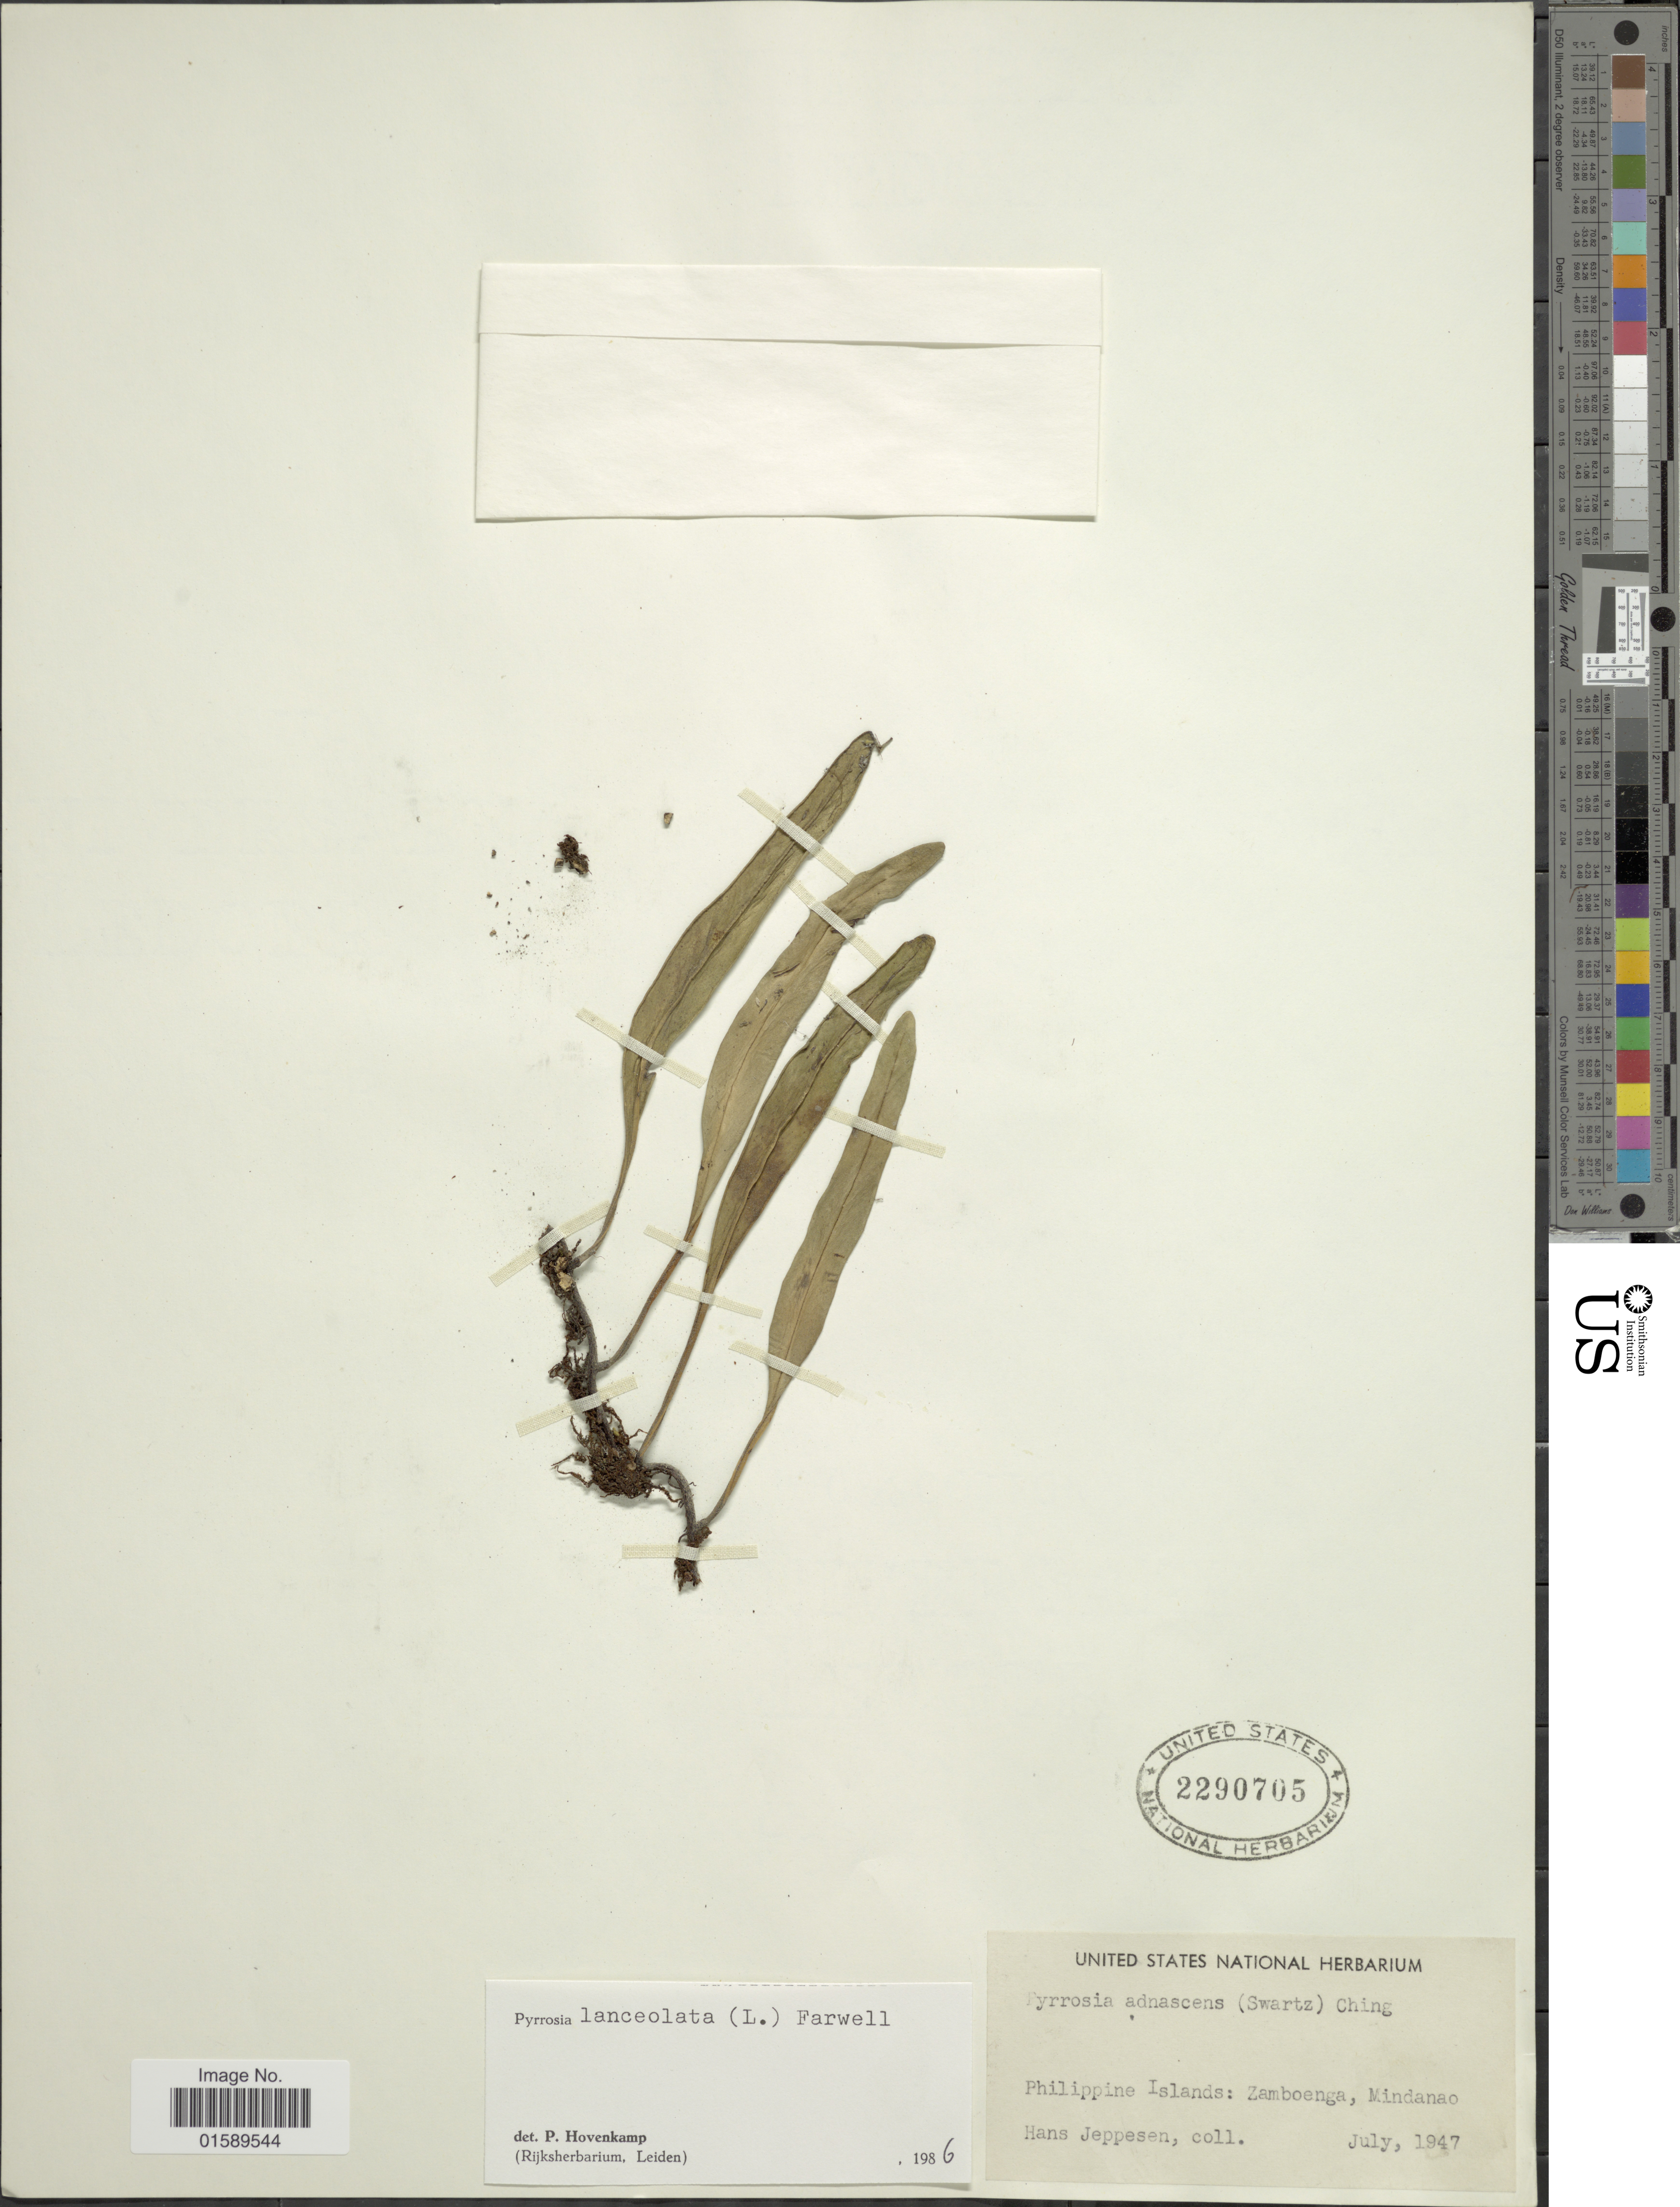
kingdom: Plantae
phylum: Tracheophyta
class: Polypodiopsida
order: Polypodiales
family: Polypodiaceae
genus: Pyrrosia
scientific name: Pyrrosia lanceolata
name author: (L.) Farw.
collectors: H. Jeppesen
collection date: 1947-07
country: Philippines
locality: Philippine Islands, Zamboenga, Mindanao.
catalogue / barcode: US 2290705